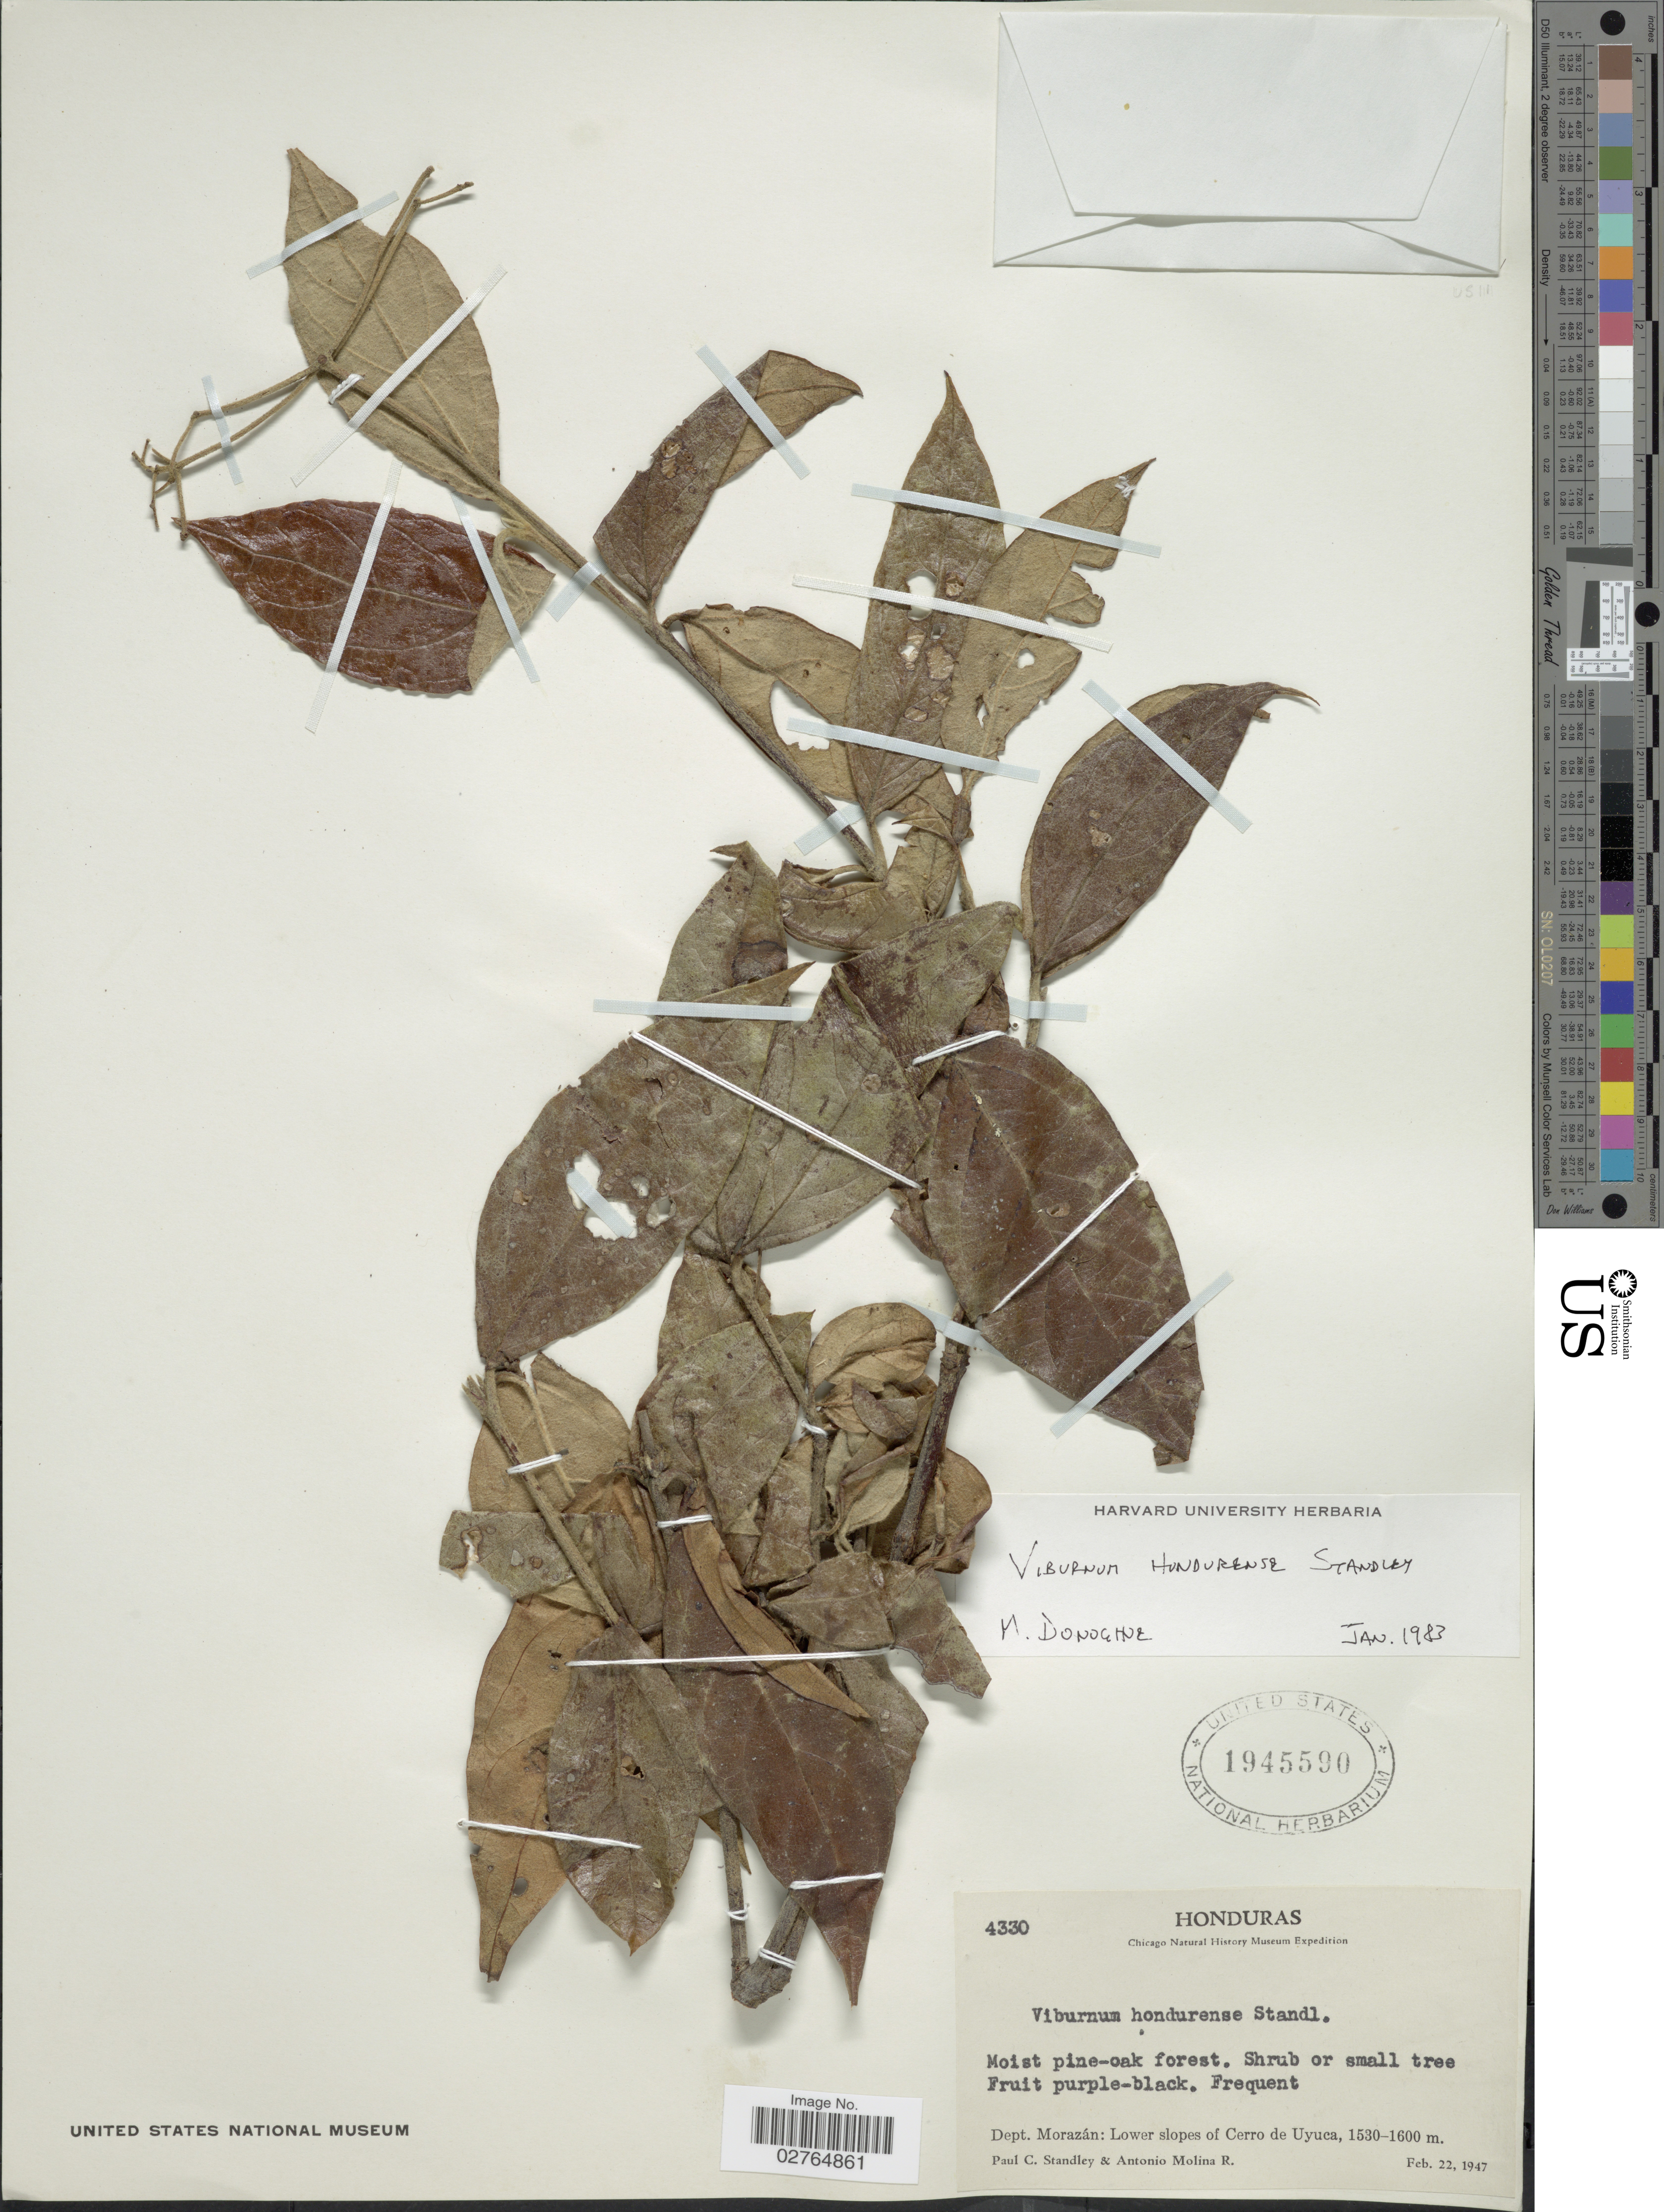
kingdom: Plantae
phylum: Tracheophyta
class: Magnoliopsida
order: Dipsacales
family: Viburnaceae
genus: Viburnum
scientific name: Viburnum hondurense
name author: Standl.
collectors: P. C. Standley & A. Molina R.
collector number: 4330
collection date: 1947-02-22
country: Honduras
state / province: Fco. Morazán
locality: Dept. Morazán: Lower slopes of Cerro de Uyuca.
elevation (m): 1530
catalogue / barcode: US 1945590